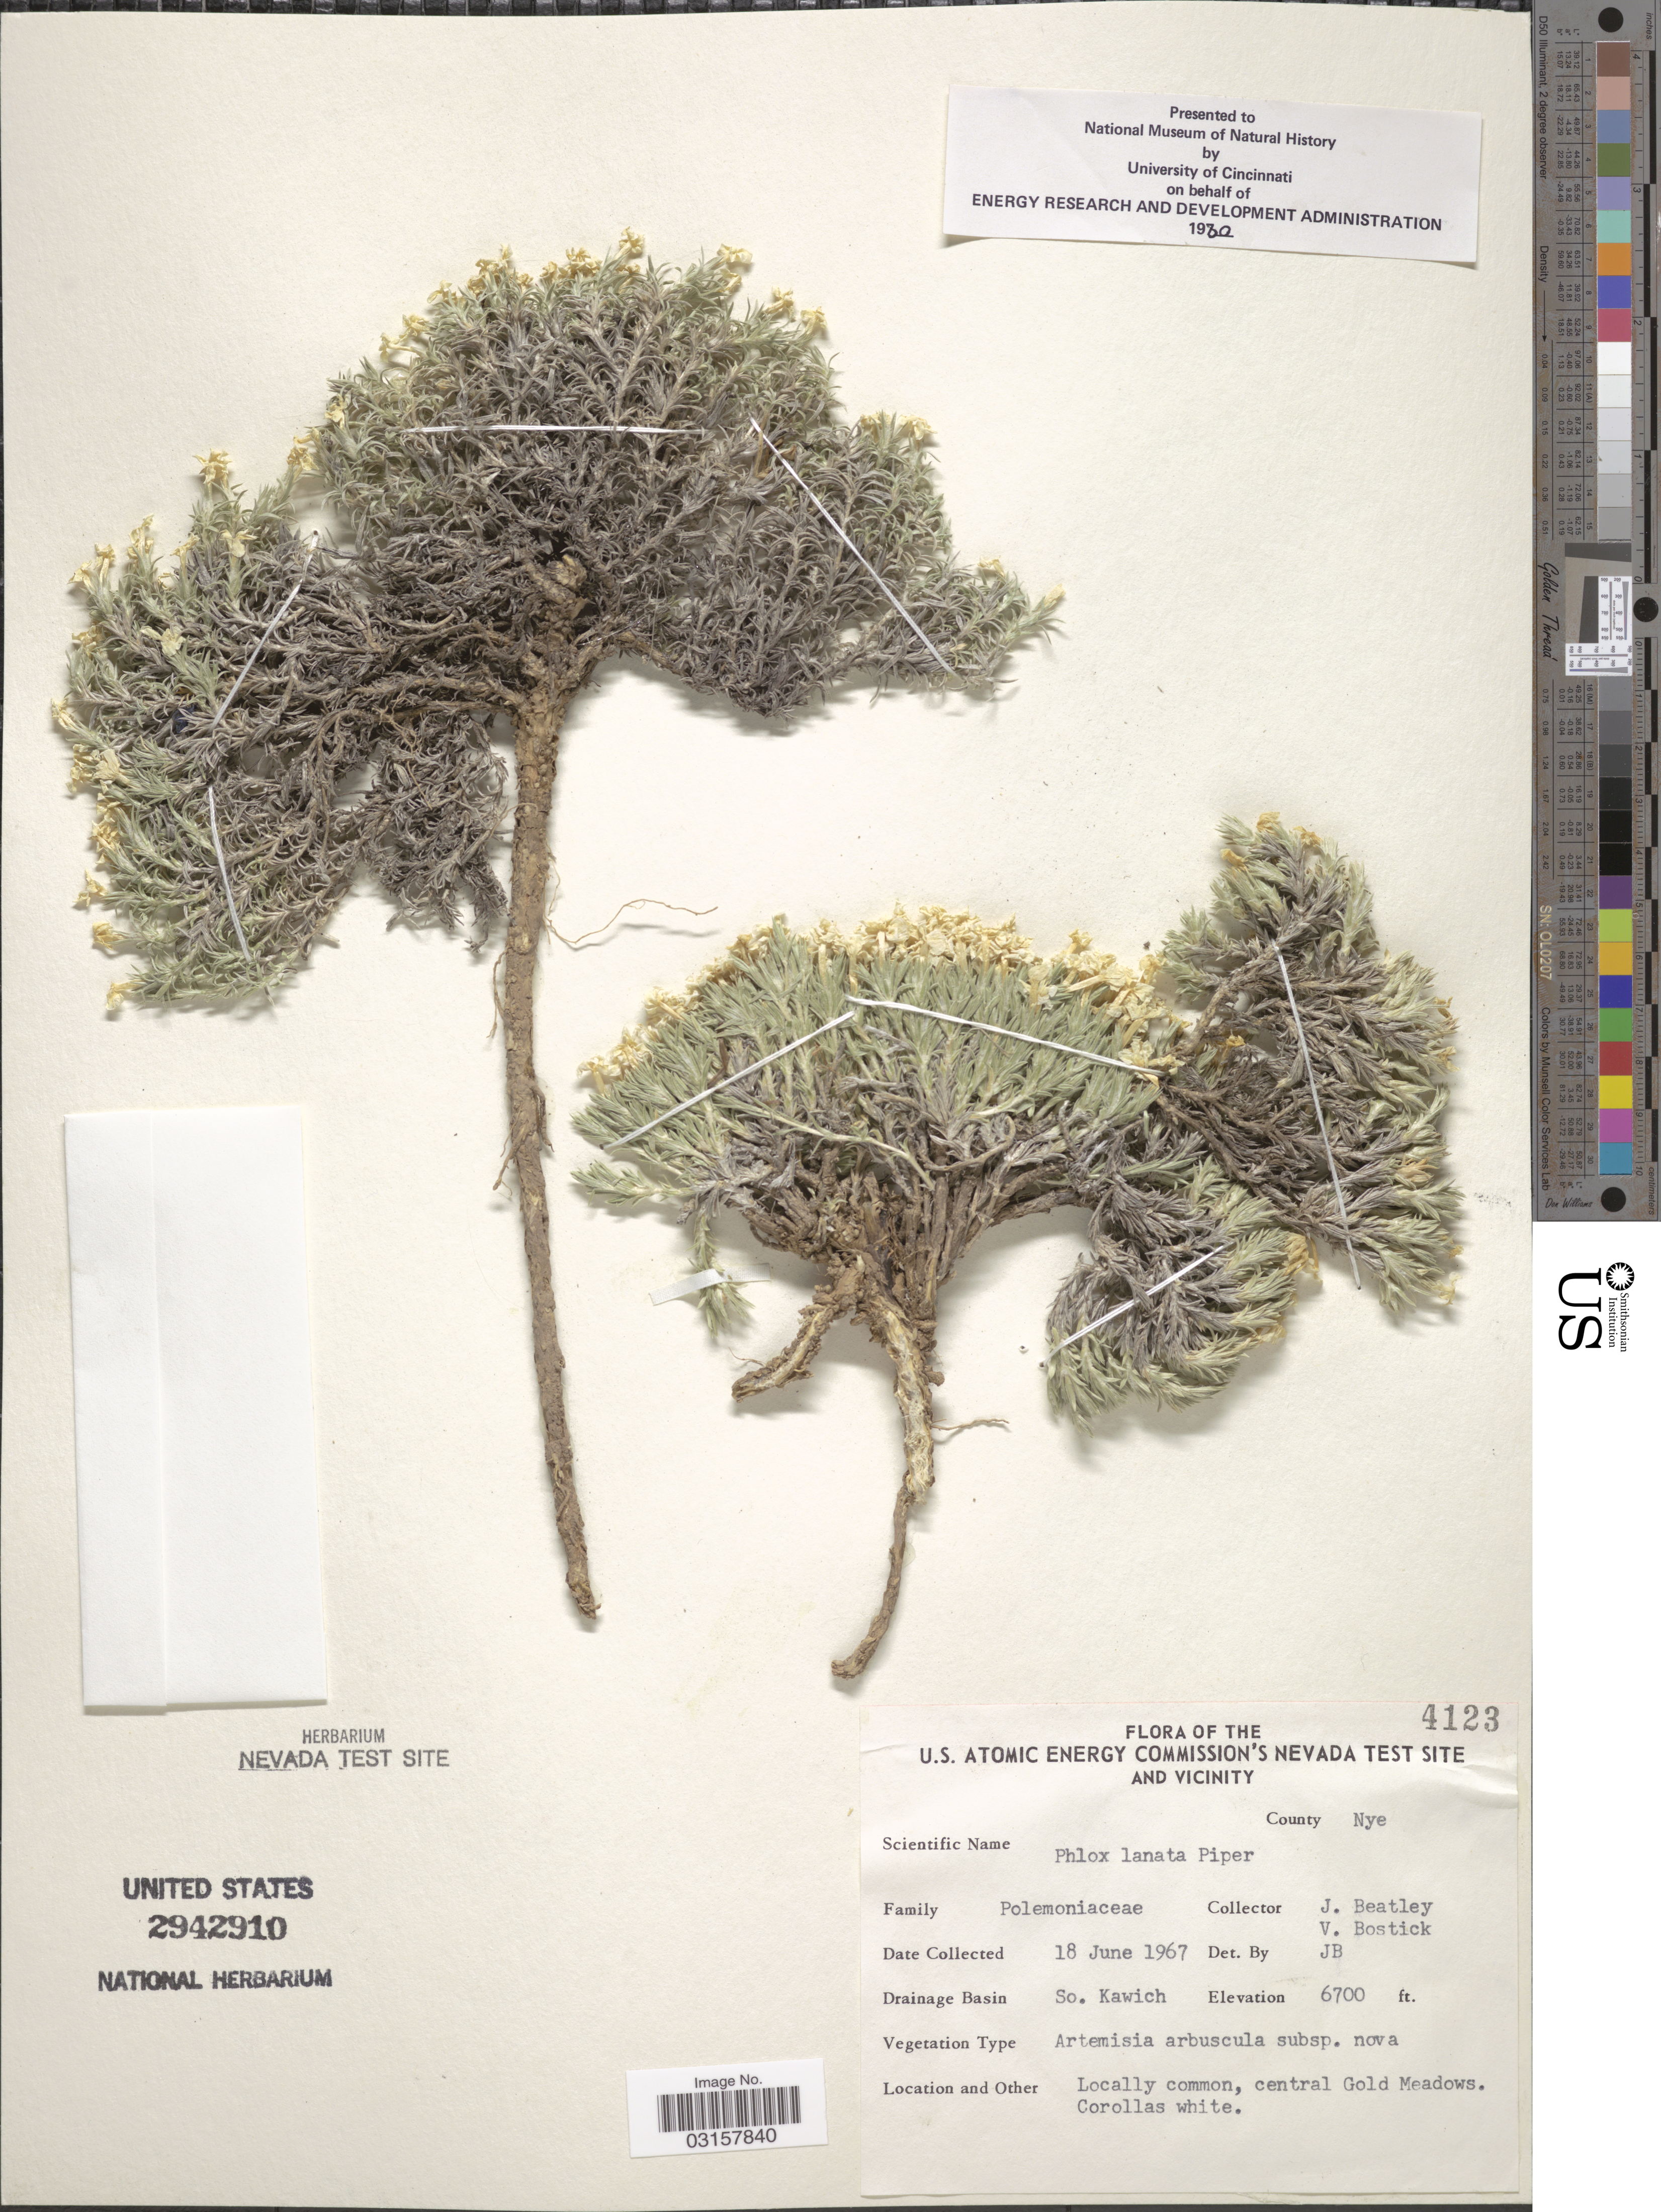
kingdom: Plantae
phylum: Tracheophyta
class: Magnoliopsida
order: Ericales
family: Polemoniaceae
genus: Phlox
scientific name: Phlox hoodii subsp. canescens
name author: (Torr. & A. Gray) Wherry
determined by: Mayfield, M. H.; Ferguson, C. J.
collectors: J. C. Beatley & V. Bostick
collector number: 4123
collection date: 1967-06-18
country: United States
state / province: Nevada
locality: The U.S. Atomic Energy Commision's Nevada Test Site and Vicinity. County Nye. Drainage Basin So. Kawich, central Gold Meadows.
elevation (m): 2042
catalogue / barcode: US 2942910